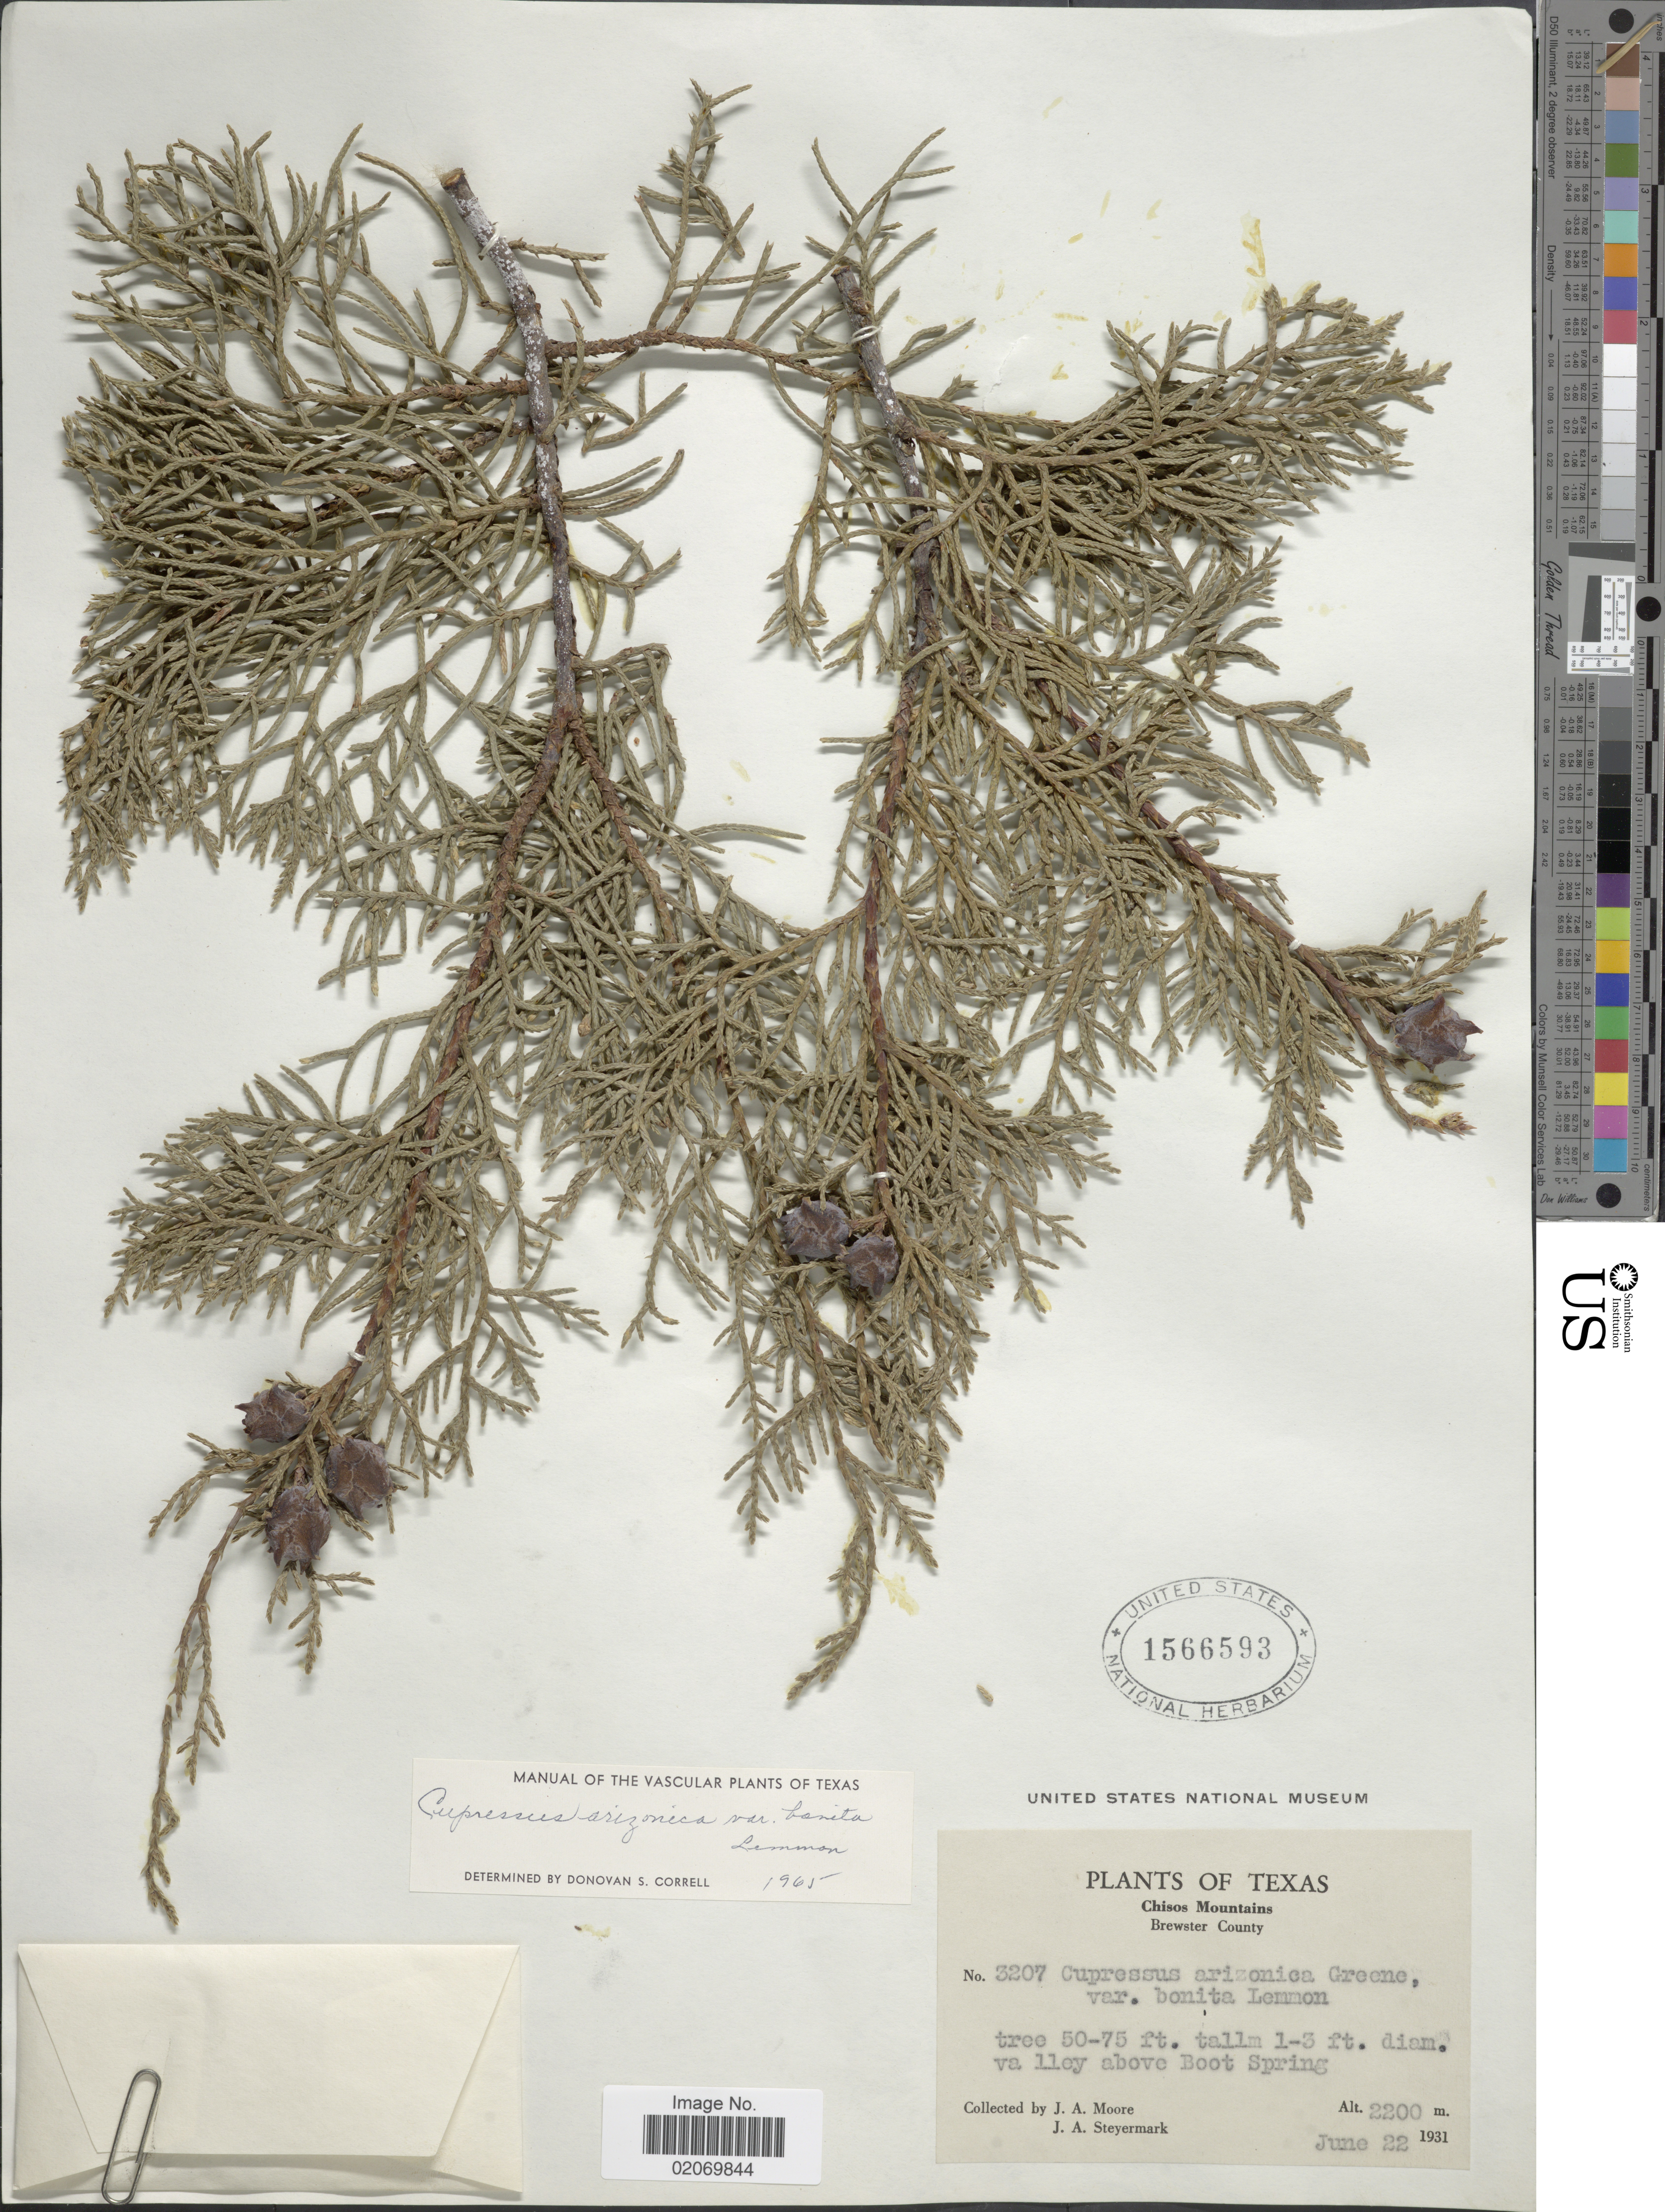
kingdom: Plantae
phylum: Tracheophyta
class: Pinopsida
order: Pinales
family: Cupressaceae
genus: Hesperocyparis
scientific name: Hesperocyparis arizonica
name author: (Greene) Bartel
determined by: (US) Smithsonian Institution - National Museum of Natural History - Department of Botany (UNITED STATES)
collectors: J. A. Moore & J. Steyermark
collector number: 3207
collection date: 1931-06-22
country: United States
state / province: Texas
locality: Chisos Mountains, Brewster County, valley above Boot Springs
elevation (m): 2200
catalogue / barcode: US 1566593